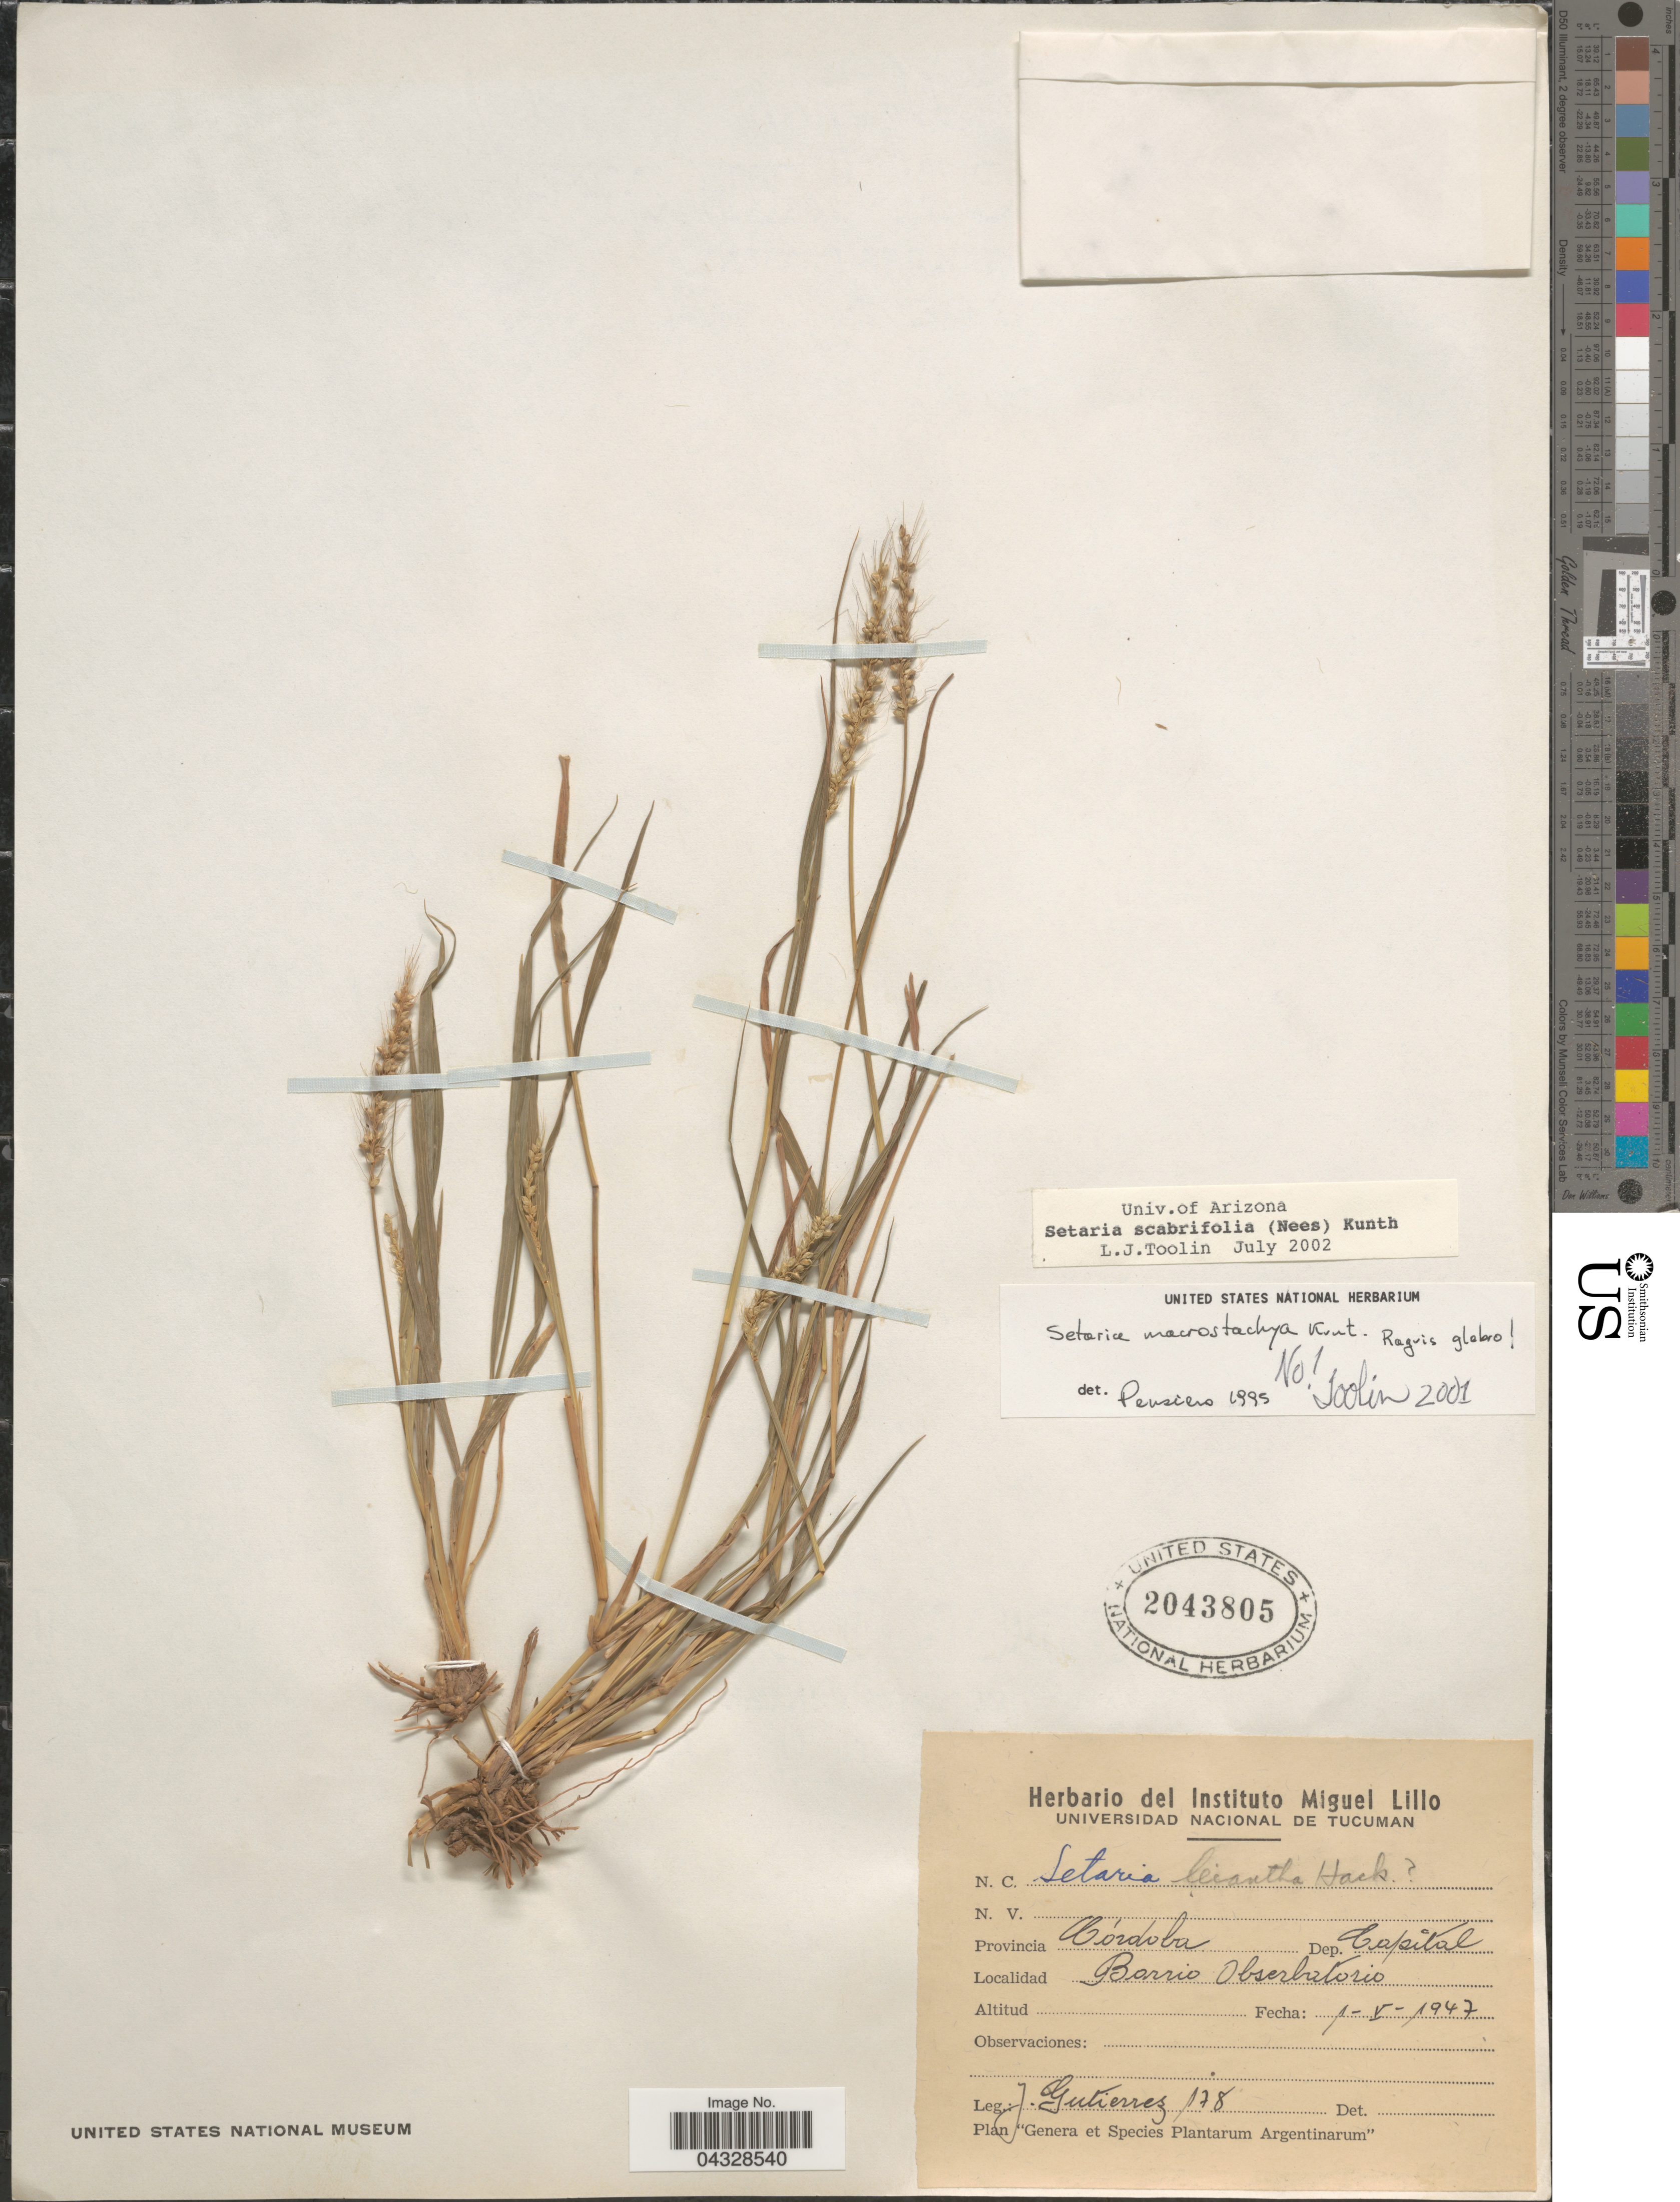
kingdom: Plantae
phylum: Tracheophyta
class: Liliopsida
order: Poales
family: Poaceae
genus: Setaria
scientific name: Setaria scabrifolia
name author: Kunth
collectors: J. Gutiérrez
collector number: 178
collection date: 1947-05-01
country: Argentina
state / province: Cordoba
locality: Dep. Capital. Barrio Obserbatorio.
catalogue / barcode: US 2043805